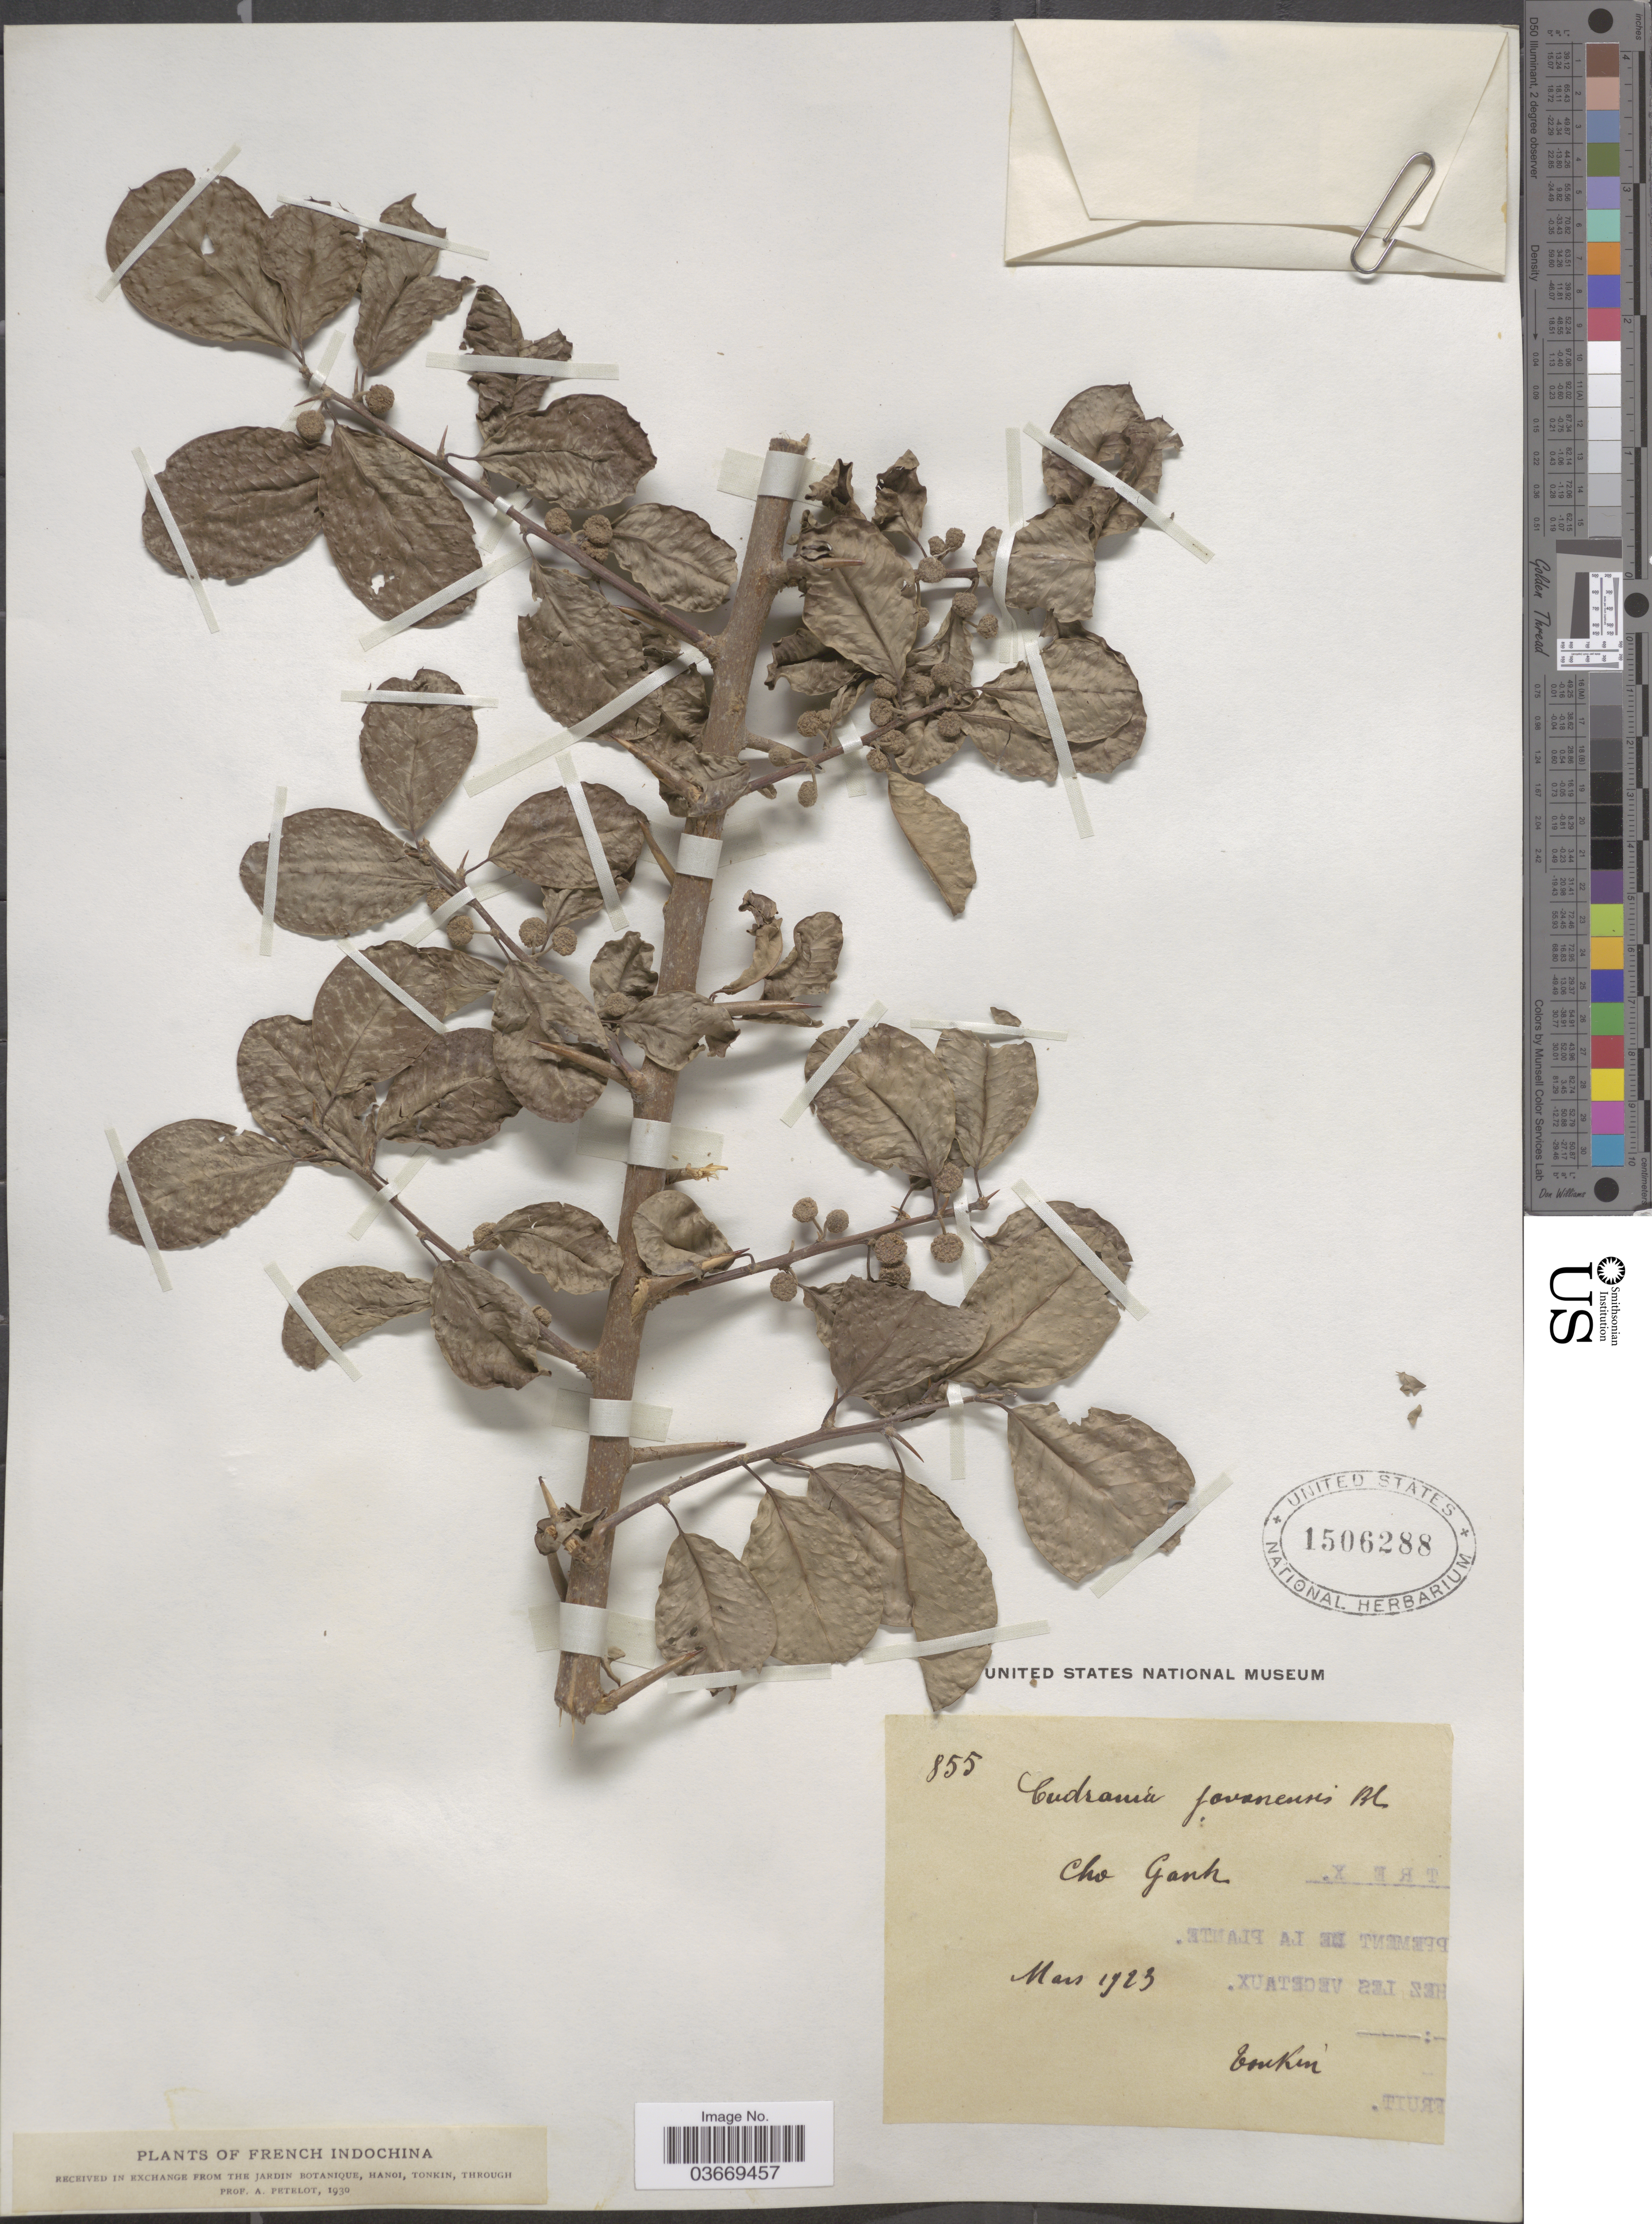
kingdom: Plantae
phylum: Tracheophyta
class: Magnoliopsida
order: Rosales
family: Moraceae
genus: Maclura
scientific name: Maclura cochinchinensis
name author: (Lour.) Corner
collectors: A. Petelot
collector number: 855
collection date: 1923-03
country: Vietnam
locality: French Indochina, Cho Ganh.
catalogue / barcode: US 1506288